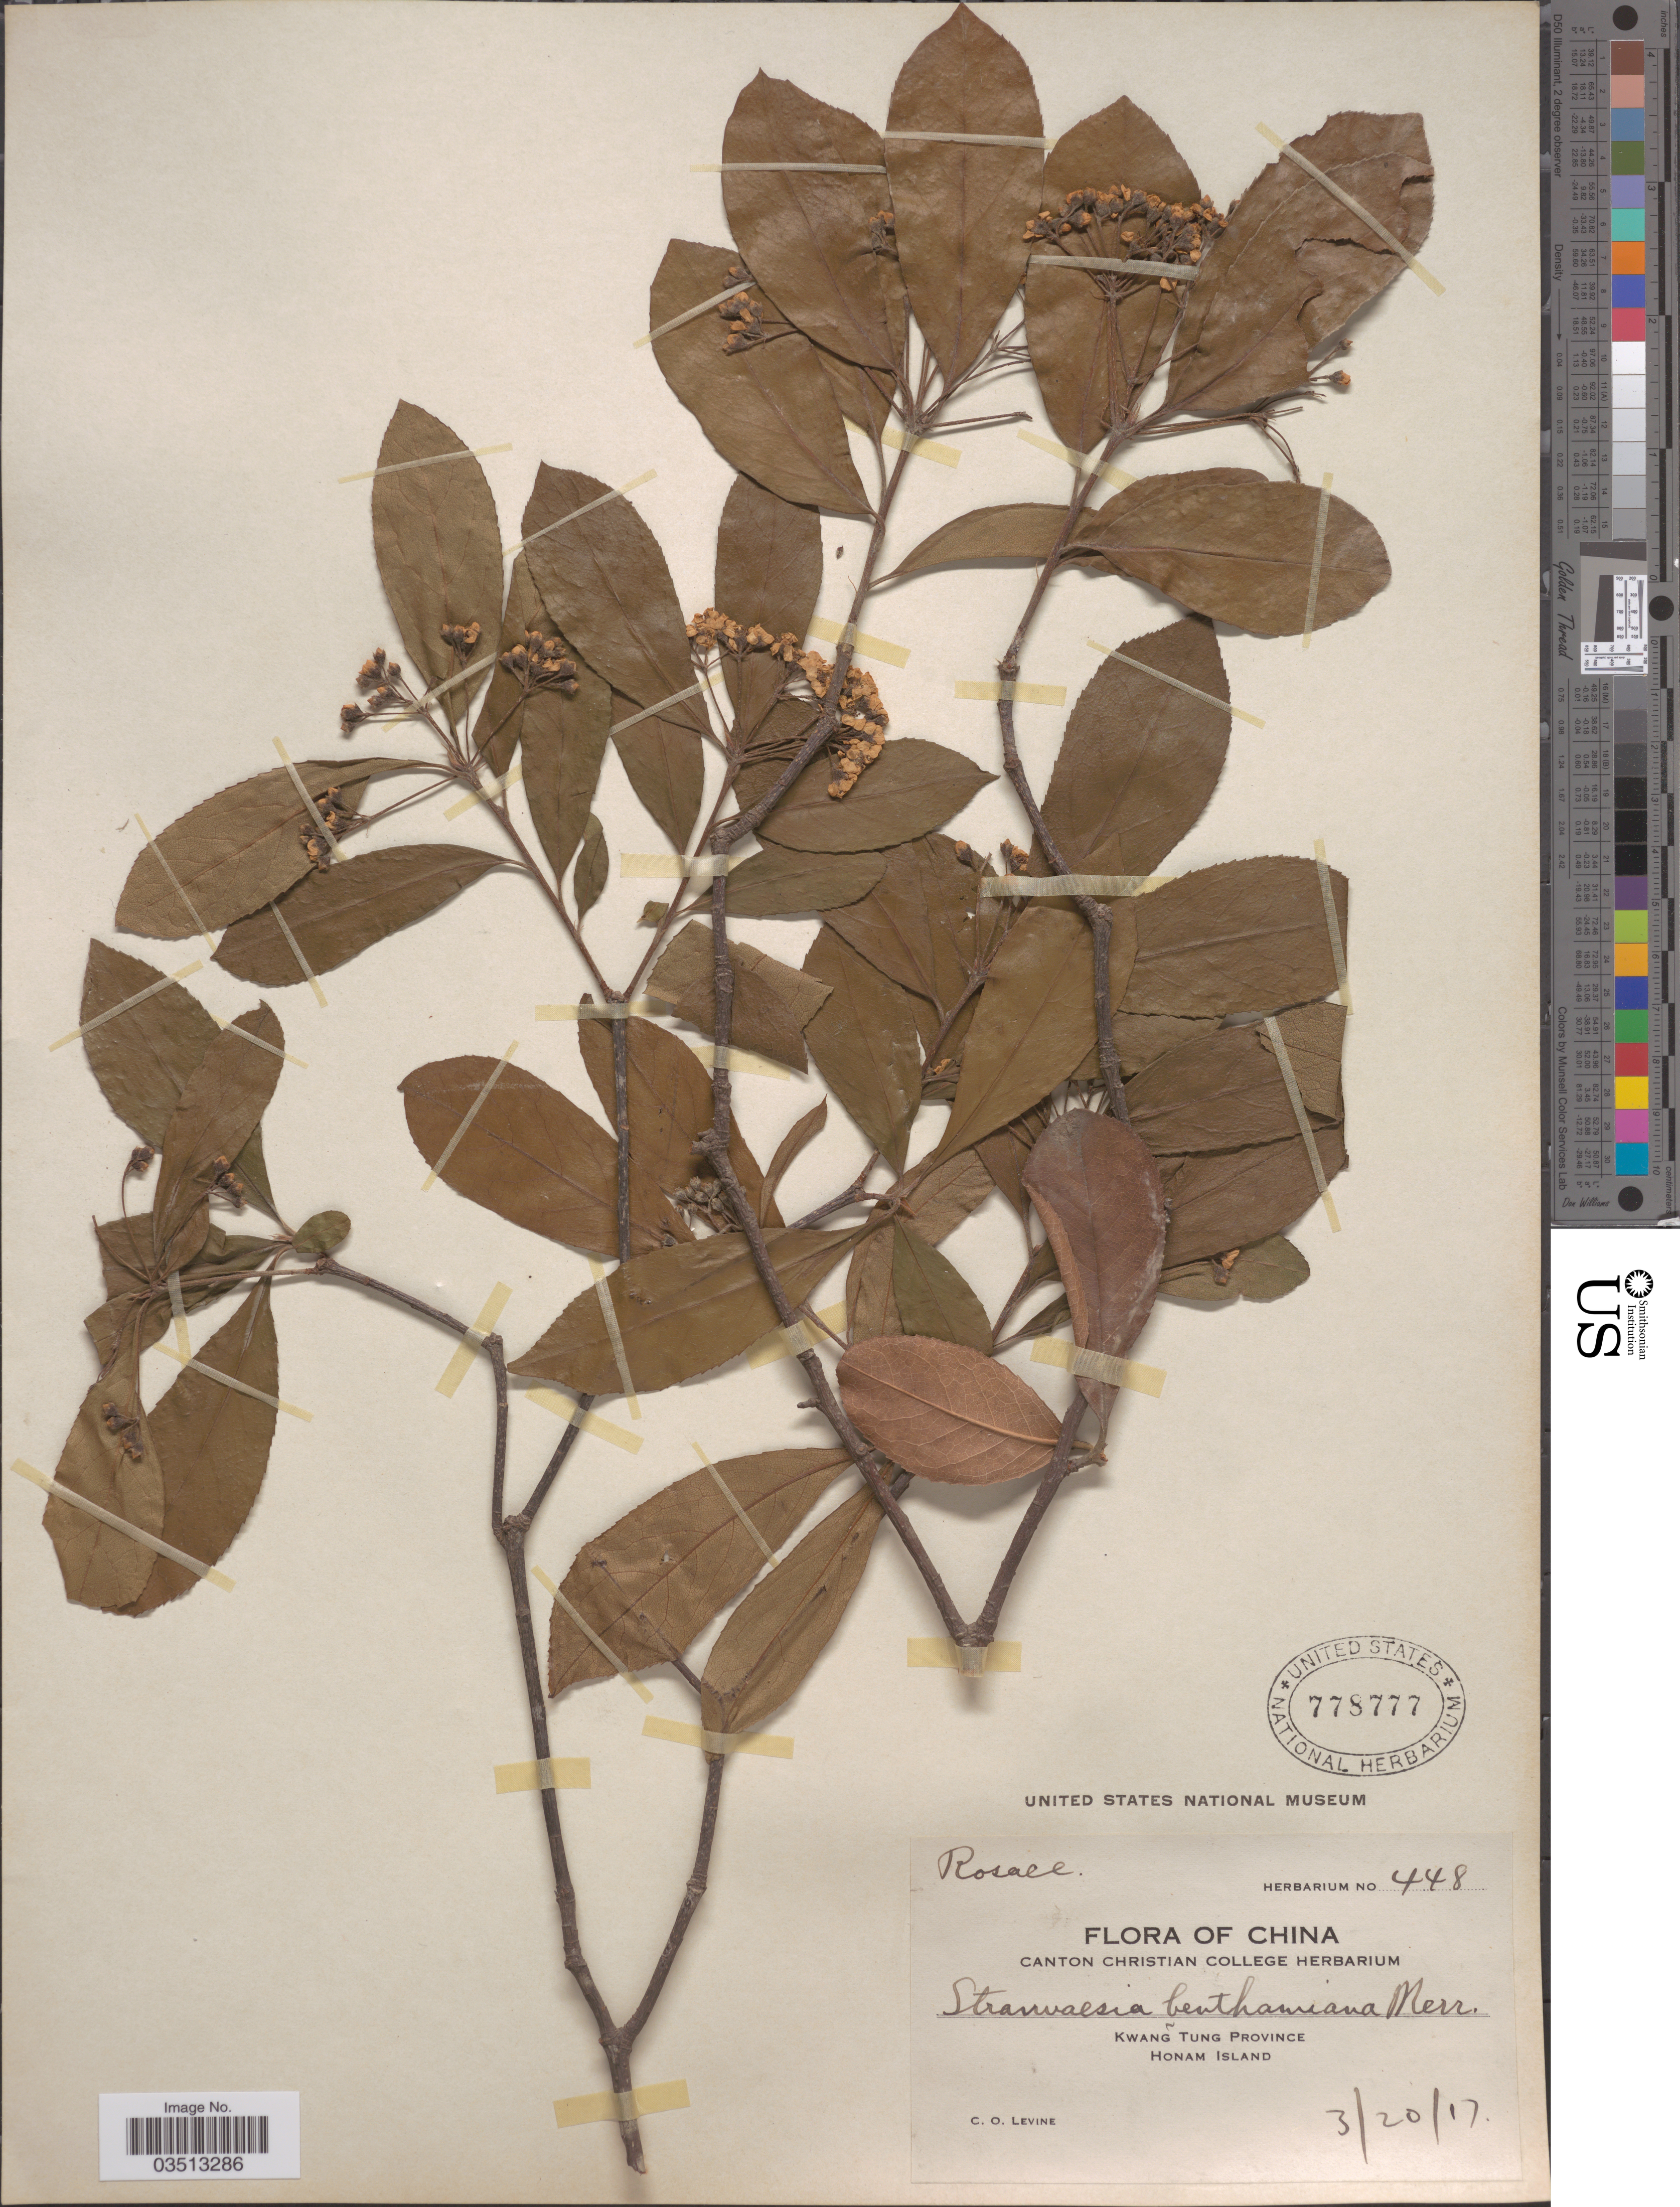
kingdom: Plantae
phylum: Tracheophyta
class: Magnoliopsida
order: Rosales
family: Rosaceae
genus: Stranvaesia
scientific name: Stranvaesia benthamiana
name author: (Hance) Merr.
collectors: C. O. Levine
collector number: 448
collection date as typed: Transcribed d/m/y: 20/3/17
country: China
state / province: Guangdong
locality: Kwang Tung Province. Honam Island.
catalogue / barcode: US 778777